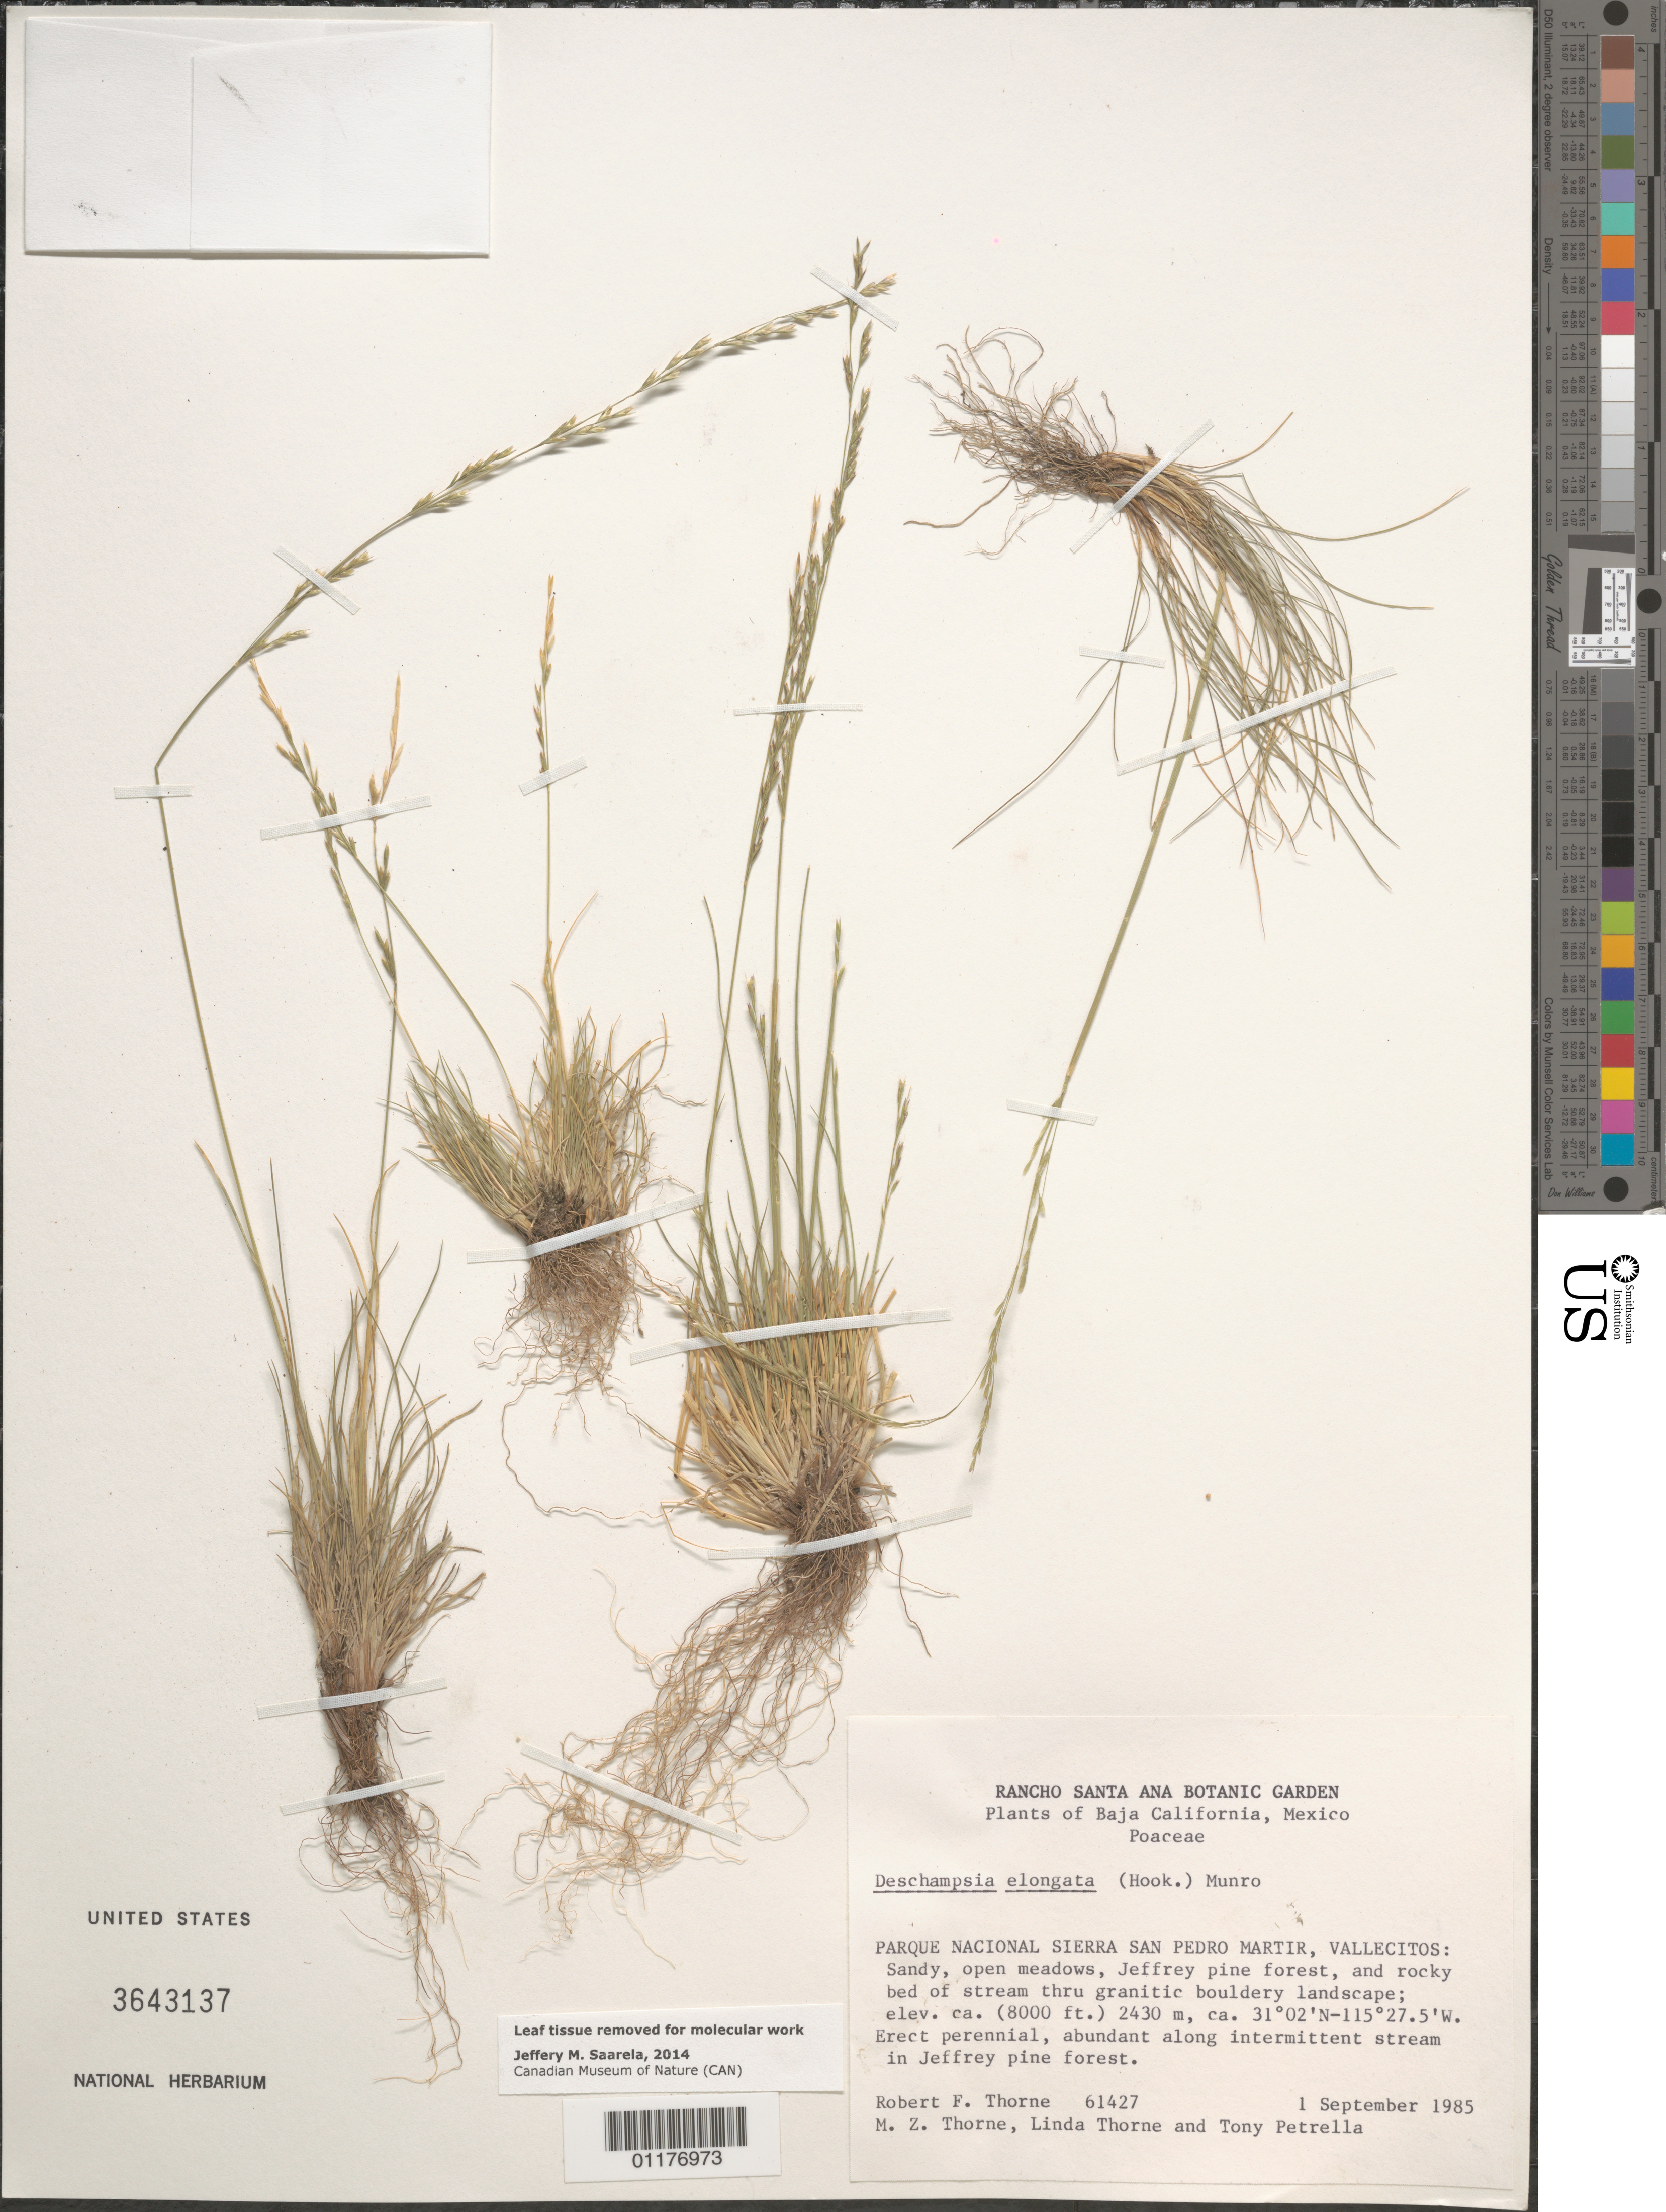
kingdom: Plantae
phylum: Tracheophyta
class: Liliopsida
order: Poales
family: Poaceae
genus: Deschampsia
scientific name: Deschampsia elongata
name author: (Hook.) Munro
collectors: R. F. Thorne, L. Thorne & T. Petrella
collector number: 61427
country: Mexico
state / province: Baja California Norte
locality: Parque Nacional Sierra San Pedro Martir, Vallecitos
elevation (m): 2438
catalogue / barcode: US 3643137